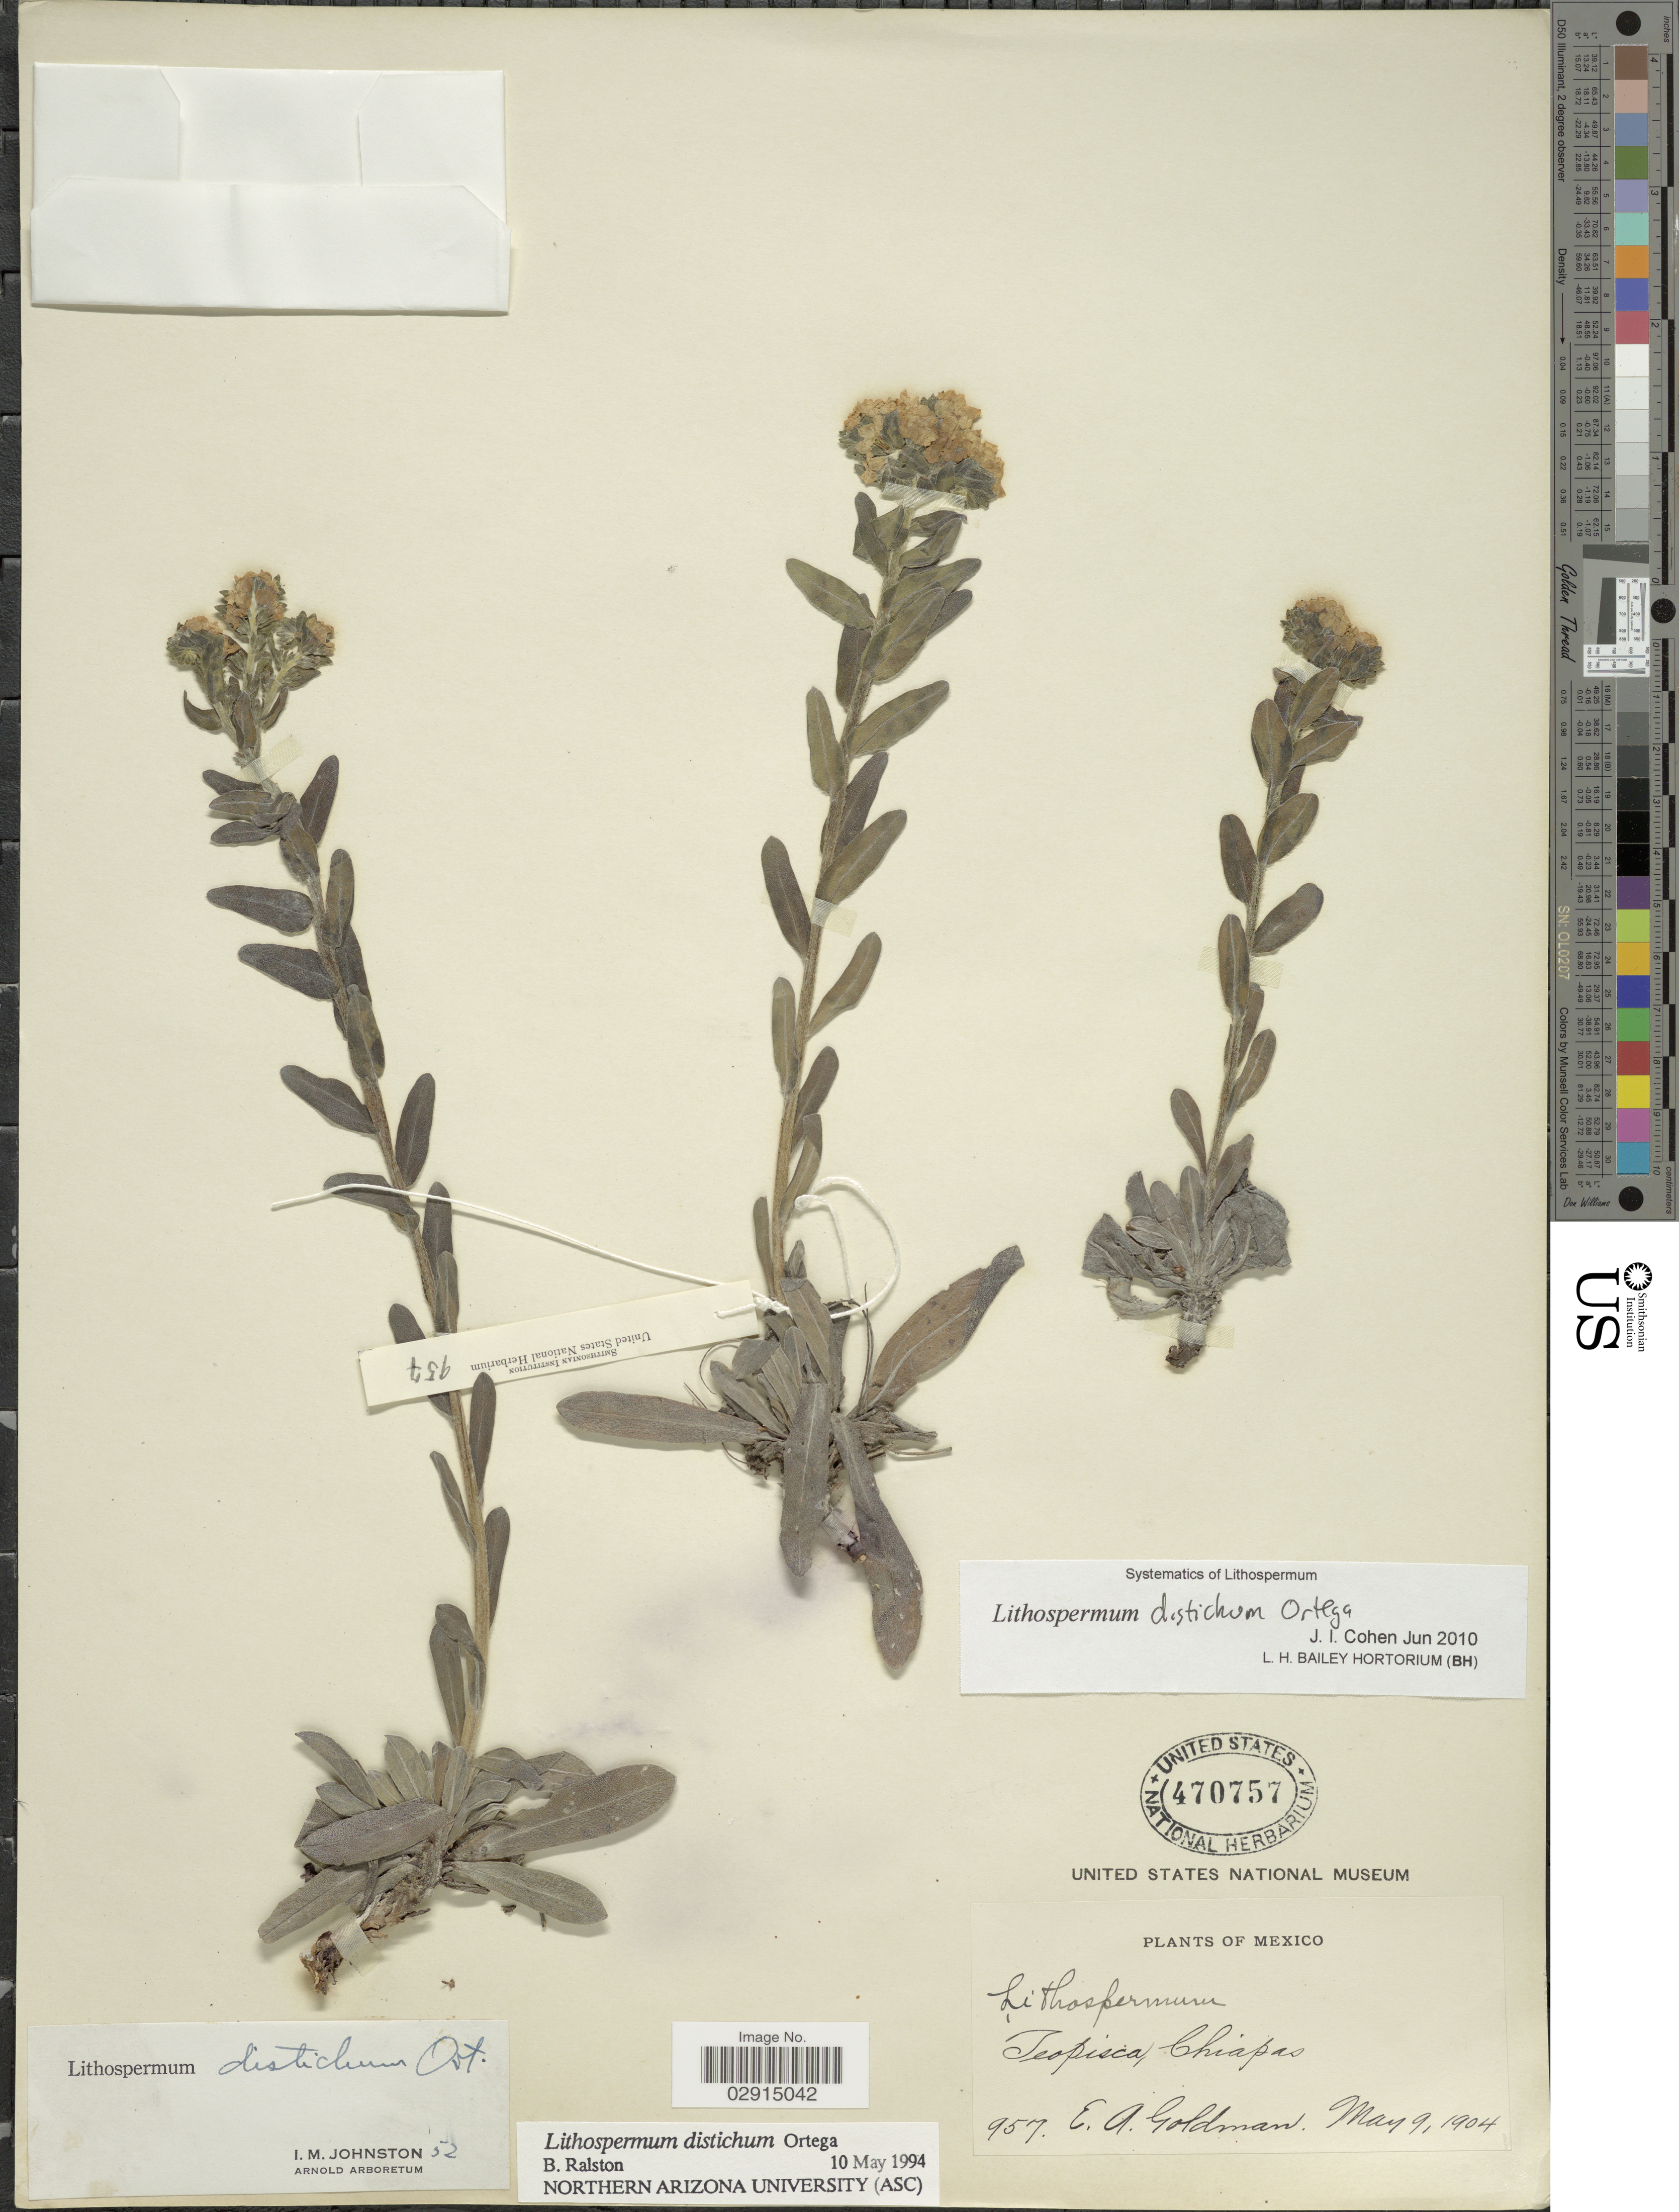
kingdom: Plantae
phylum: Tracheophyta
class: Magnoliopsida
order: Boraginales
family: Boraginaceae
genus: Lithospermum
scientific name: Lithospermum distichum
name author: Ortega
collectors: E. A. Goldman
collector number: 957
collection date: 1904-05-09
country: Mexico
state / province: Chiapas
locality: Teopisca. Chiapas. Mexico.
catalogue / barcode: US 470757